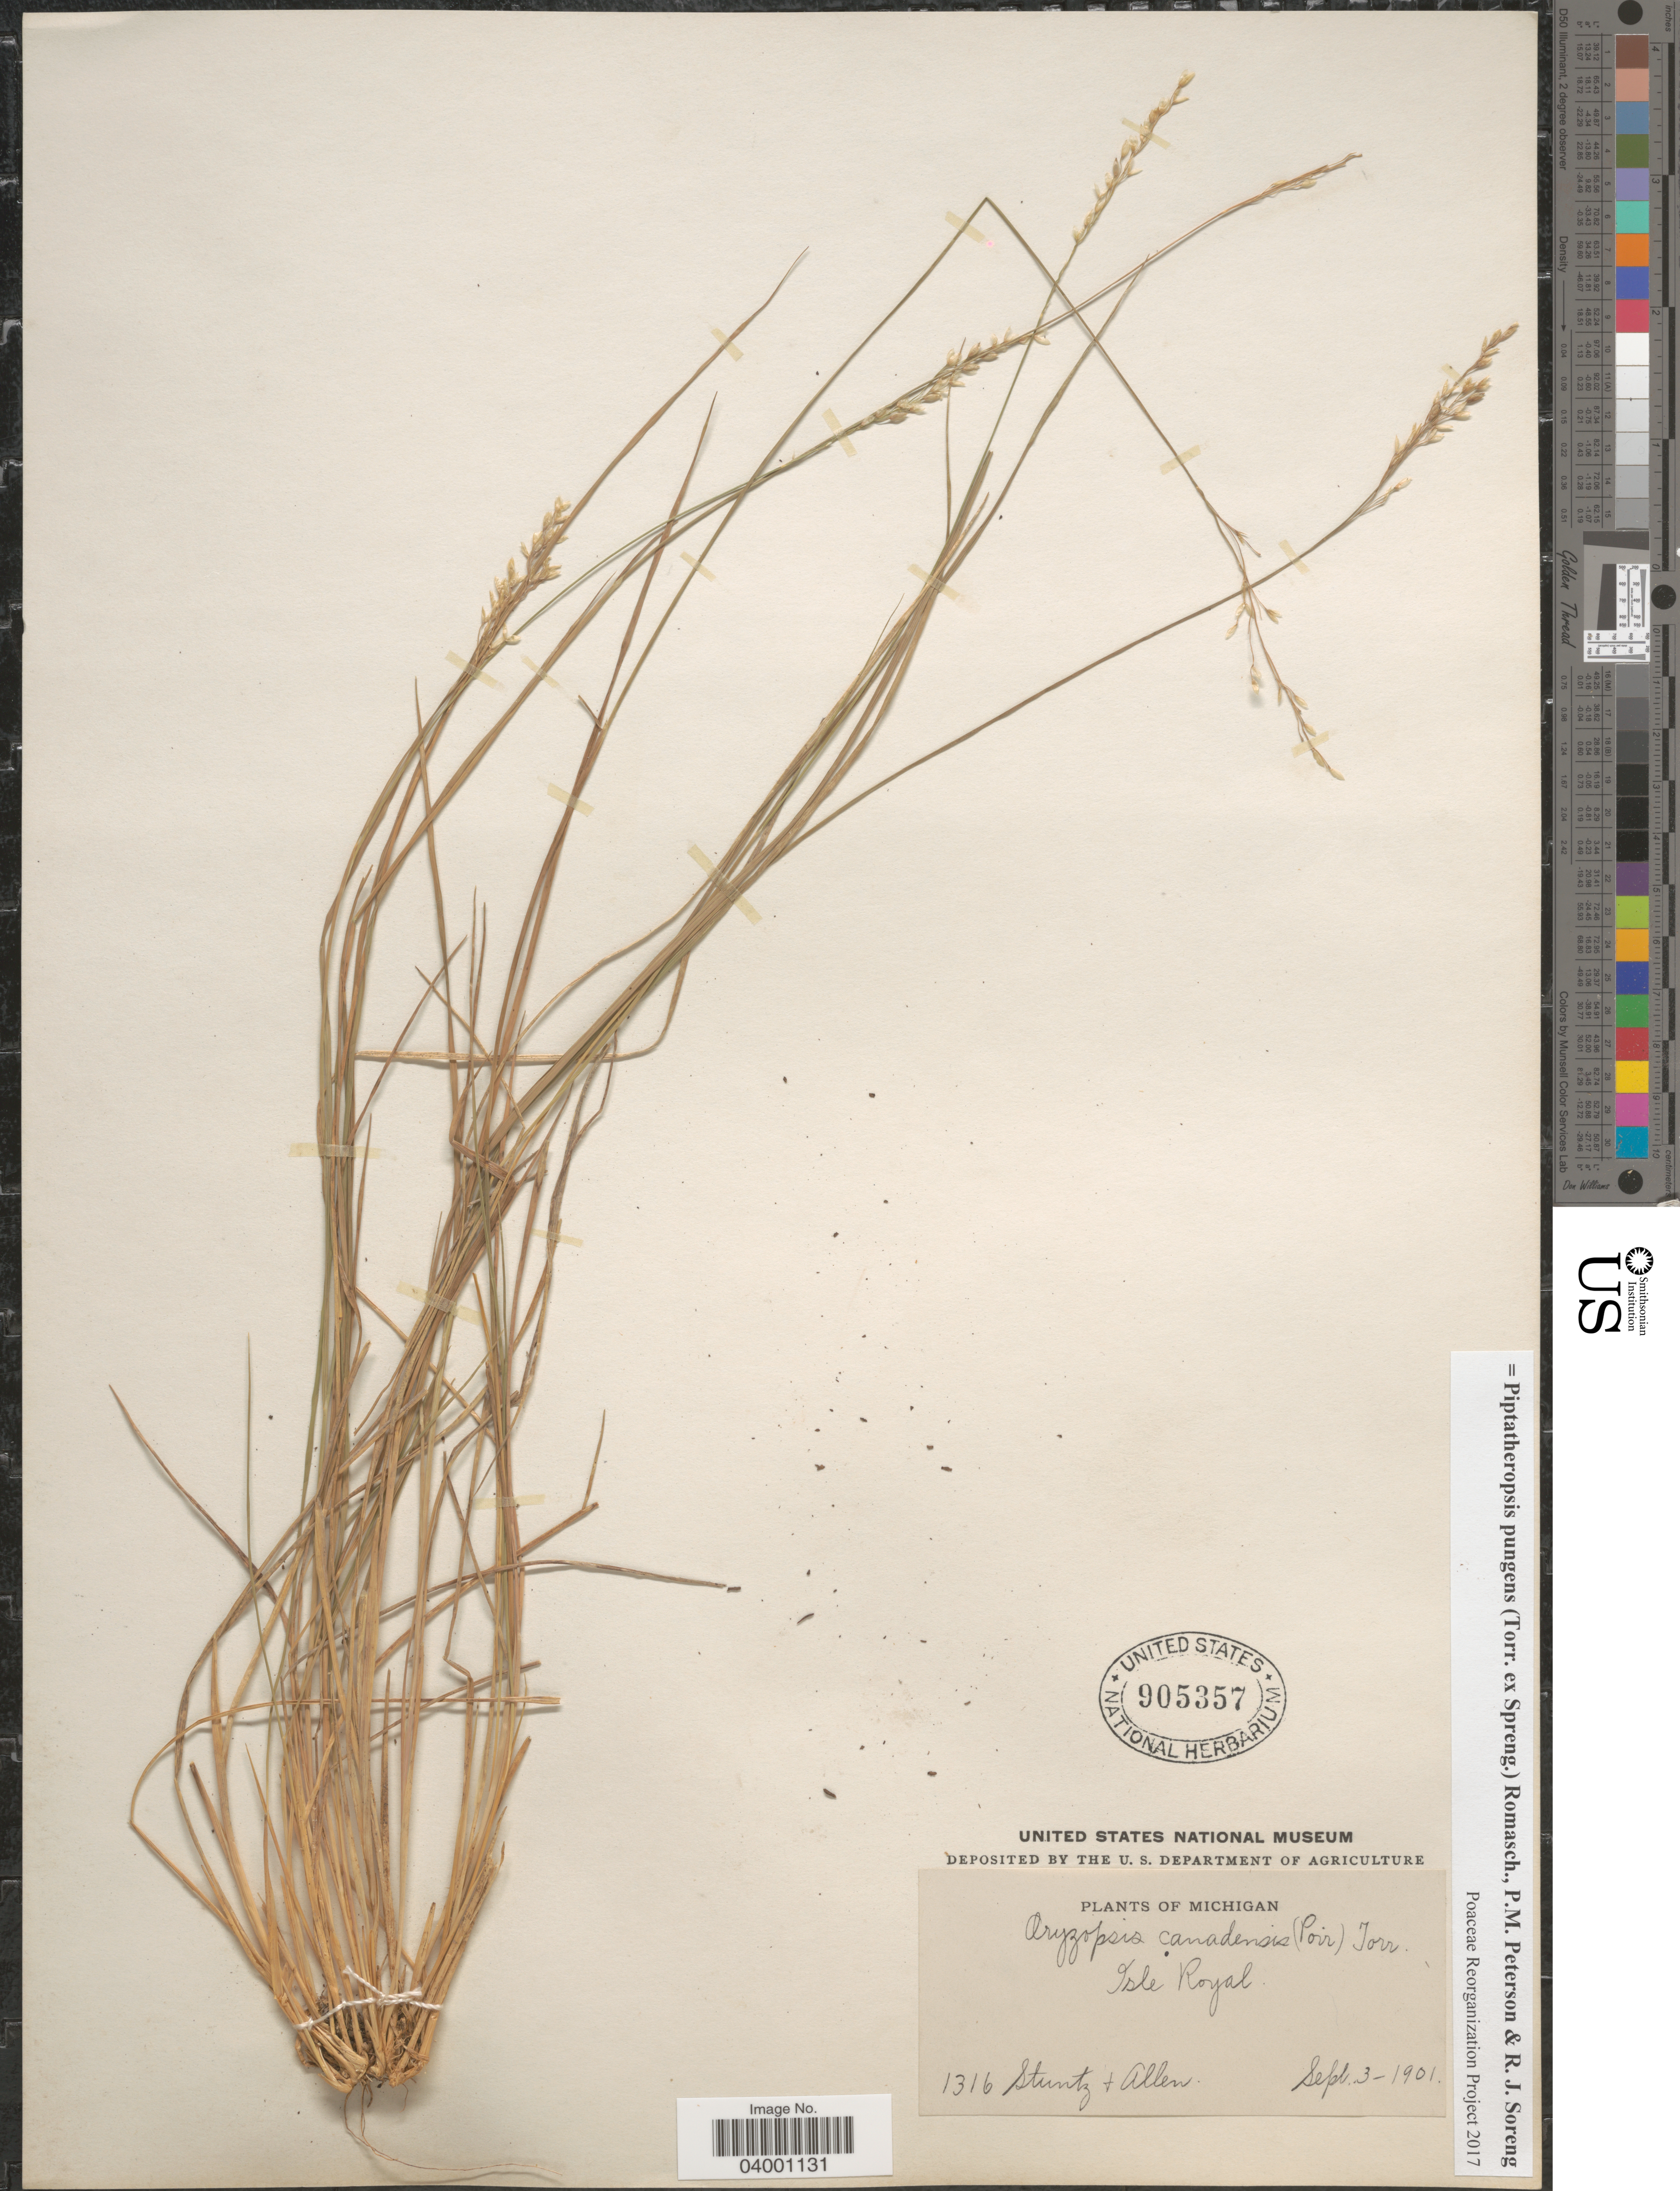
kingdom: Plantae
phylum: Tracheophyta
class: Liliopsida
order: Poales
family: Poaceae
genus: Piptatheropsis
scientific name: Piptatheropsis pungens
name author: (Torr. ex Spreng.) Romasch. et al.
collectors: Stuntz & -- Allen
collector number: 1316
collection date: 1901-09-03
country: United States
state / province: Michigan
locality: Isle Royal.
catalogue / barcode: US 905357